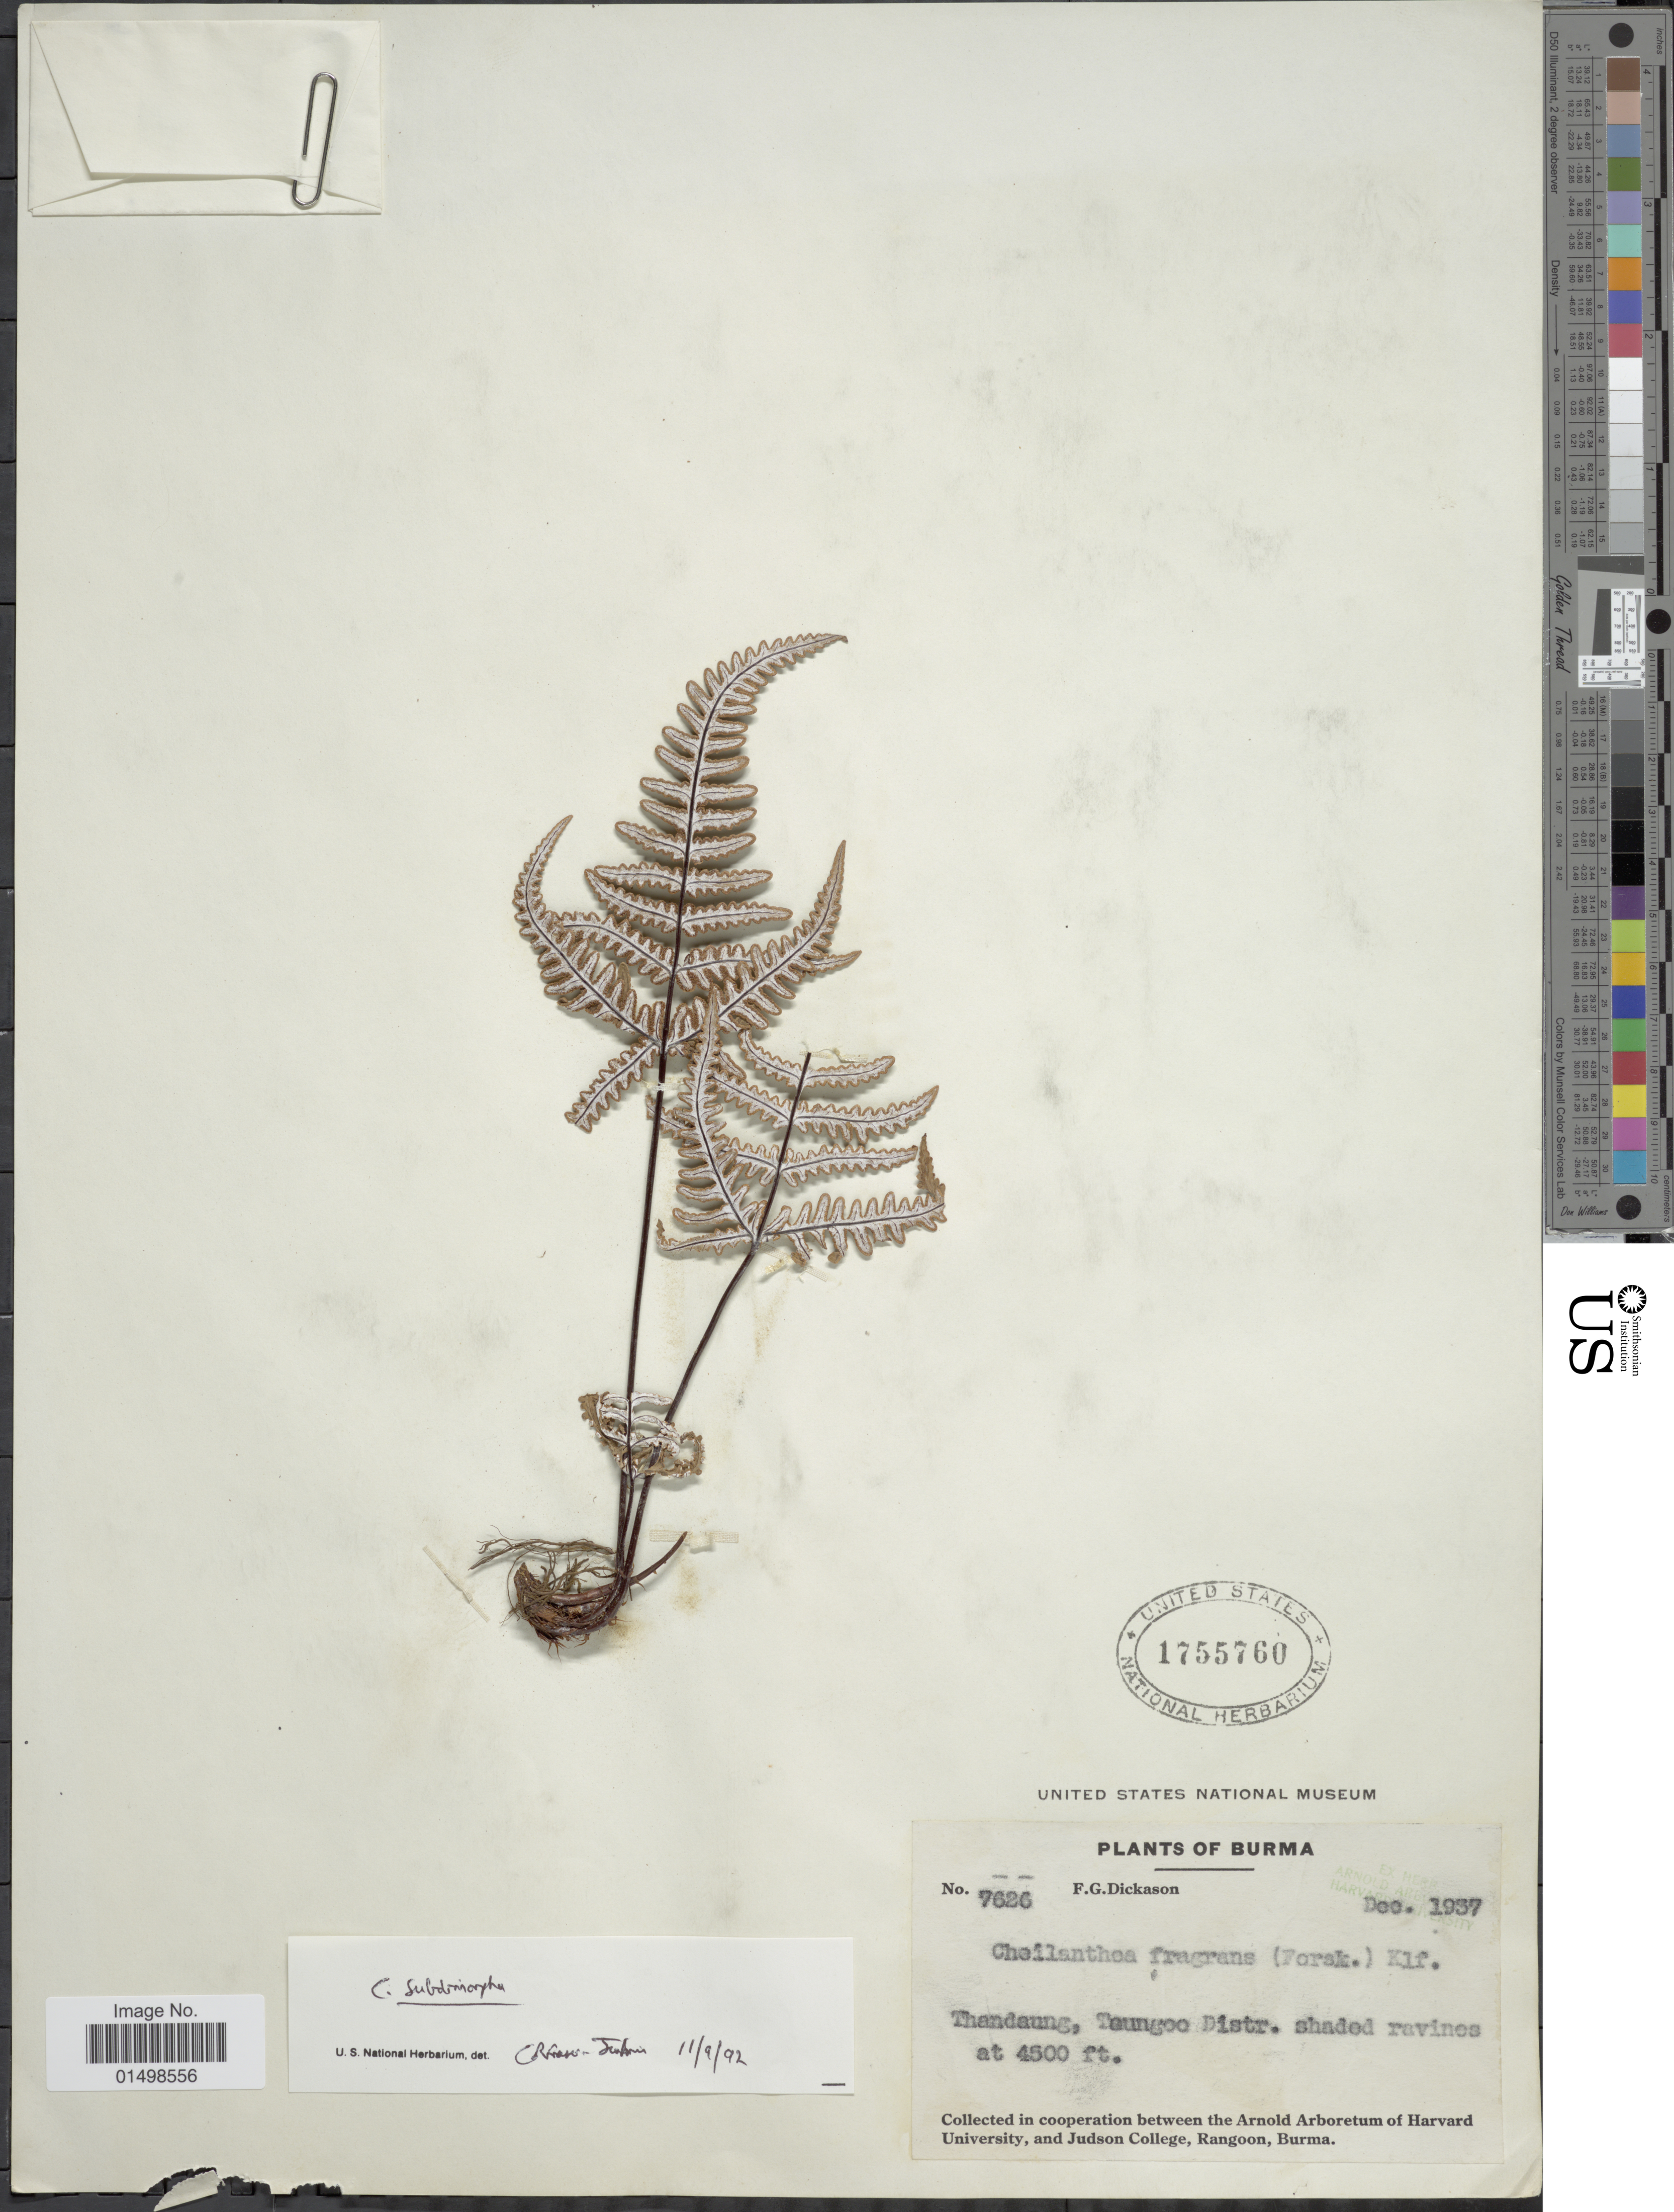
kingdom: Plantae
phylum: Tracheophyta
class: Polypodiopsida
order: Polypodiales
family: Pteridaceae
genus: Aleuritopteris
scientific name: Aleuritopteris farinosa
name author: (Forssk.) Fée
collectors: F. Dickason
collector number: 7626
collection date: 1937-12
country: Myanmar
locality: Plants of Burma, Thandaung, Teungoo Distr. shaded ravines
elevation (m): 1372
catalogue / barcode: US 1755760